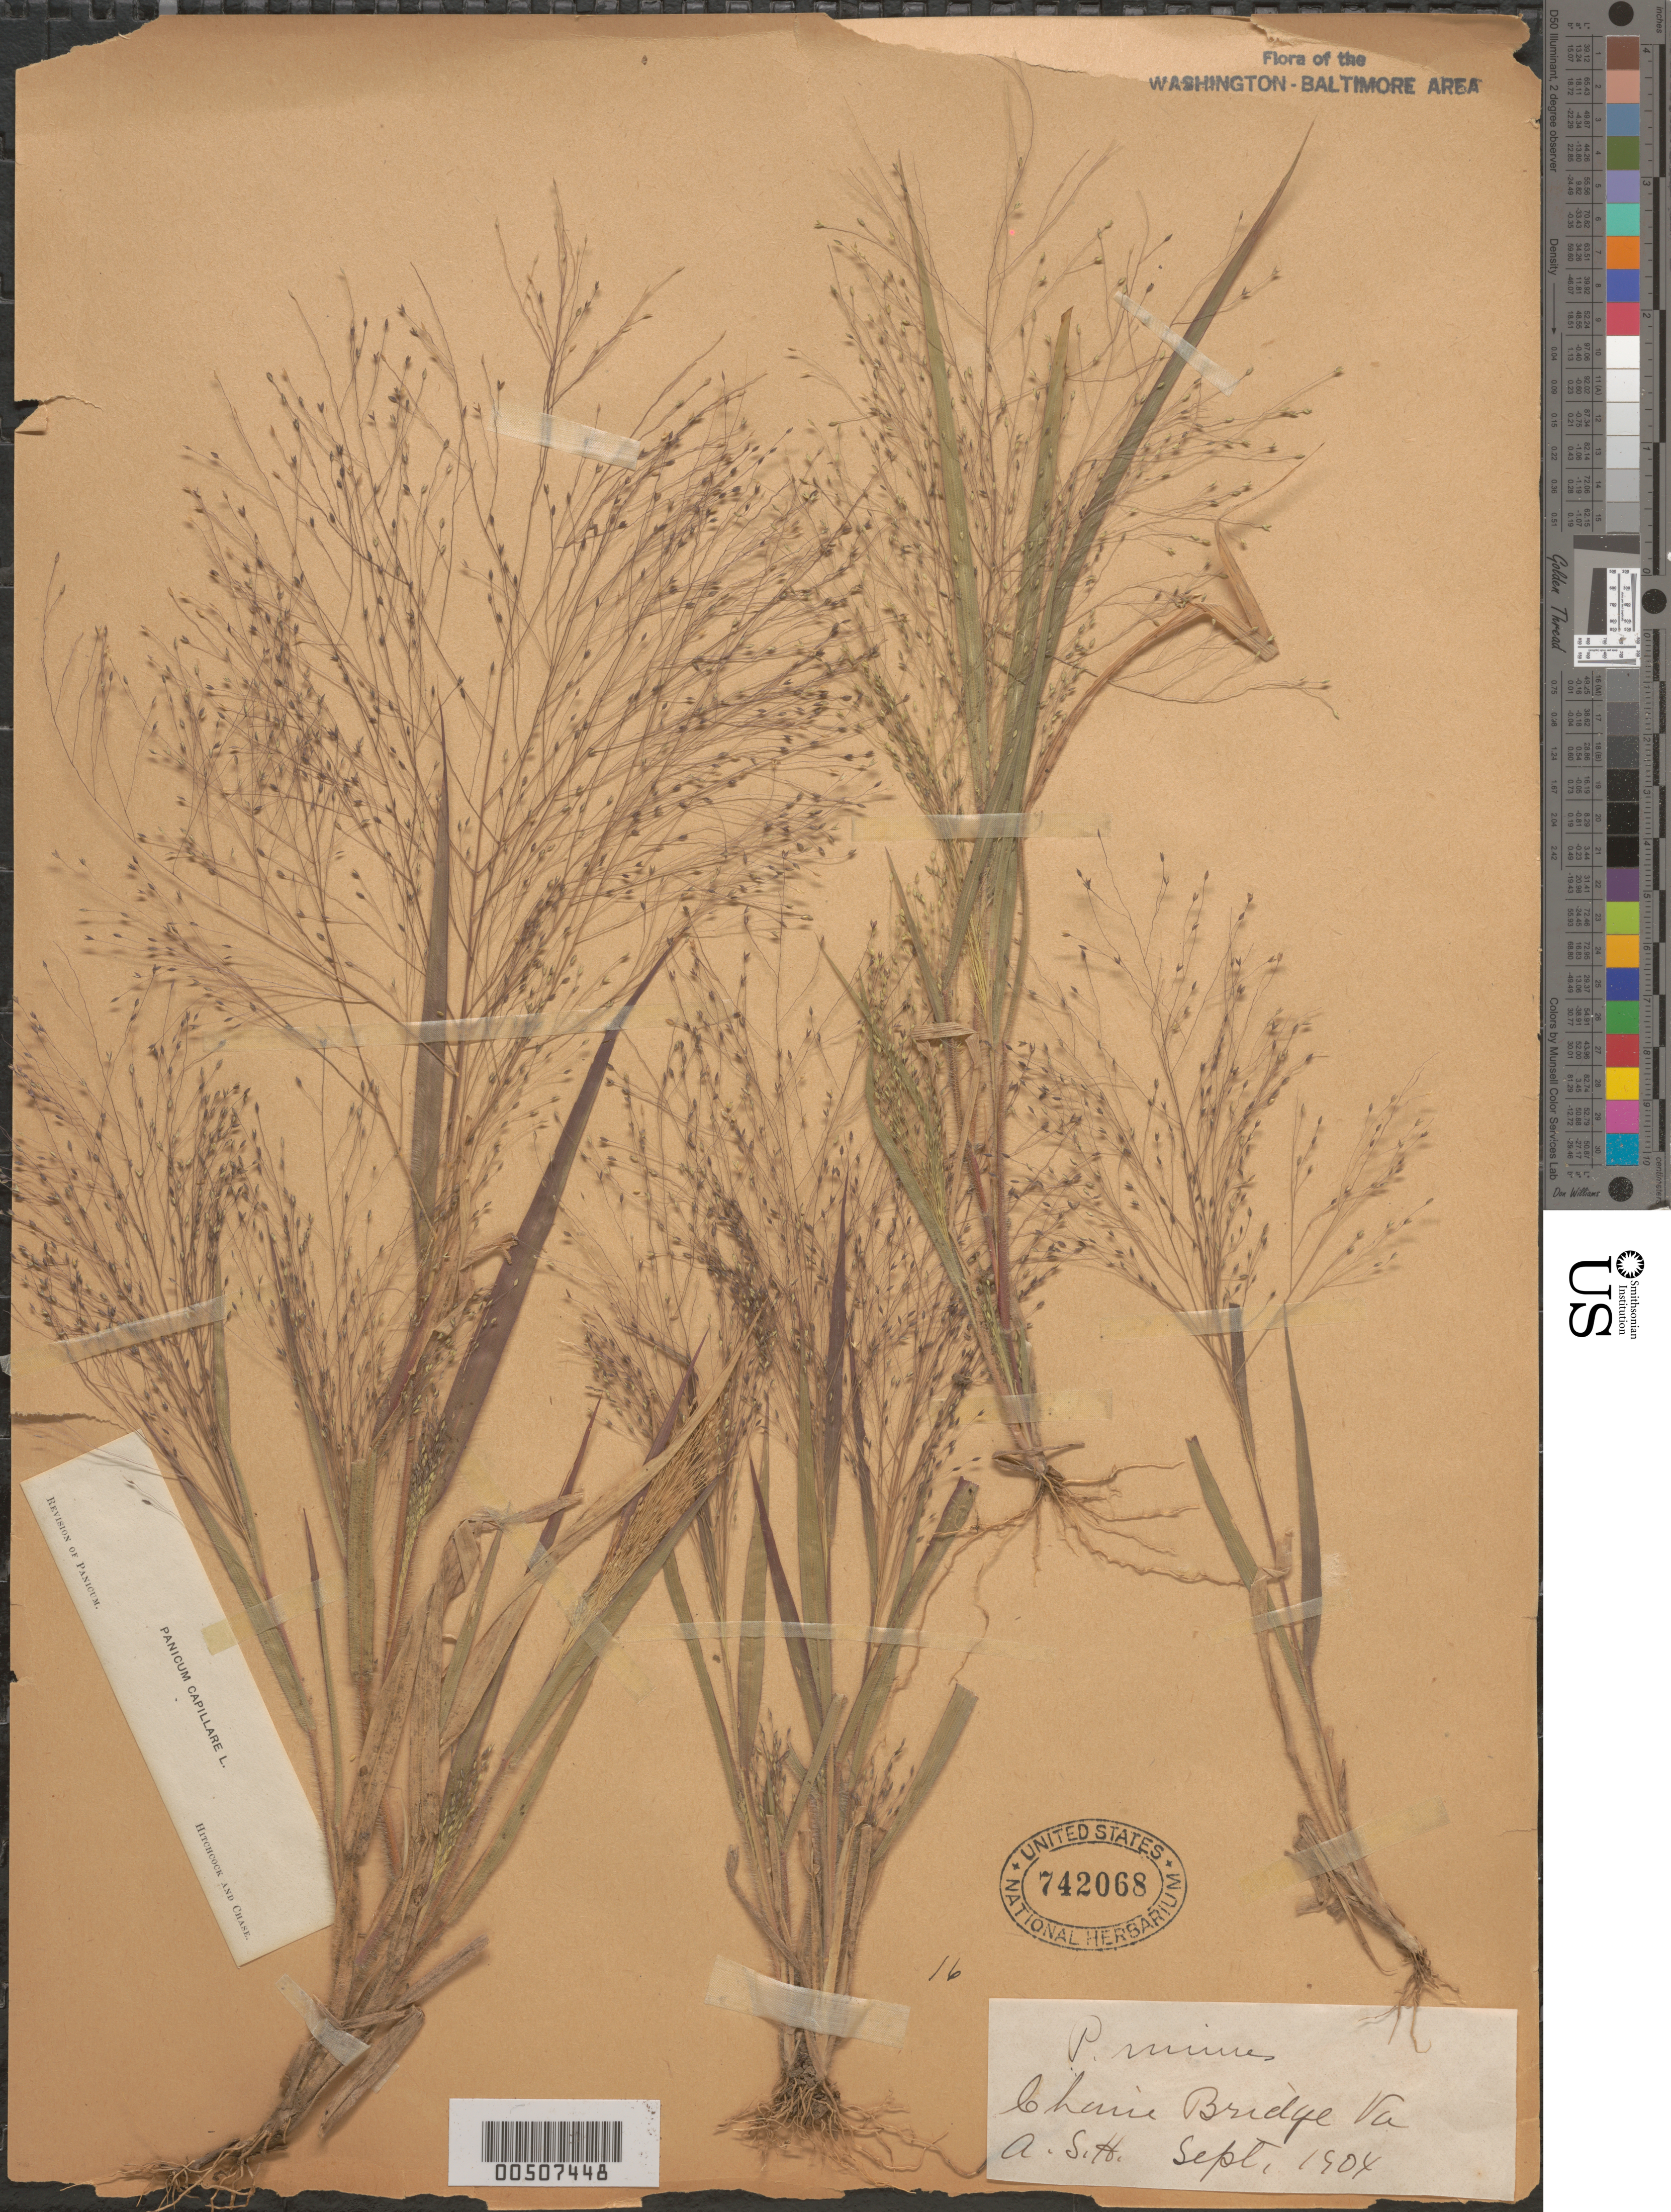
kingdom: Plantae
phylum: Tracheophyta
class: Liliopsida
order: Poales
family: Poaceae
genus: Panicum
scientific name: Panicum capillare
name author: L.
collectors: A. S. Hitchcock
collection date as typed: Sep 1904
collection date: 1904-09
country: United States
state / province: Virginia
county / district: Fairfax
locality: Chain Bridge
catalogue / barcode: US 742068